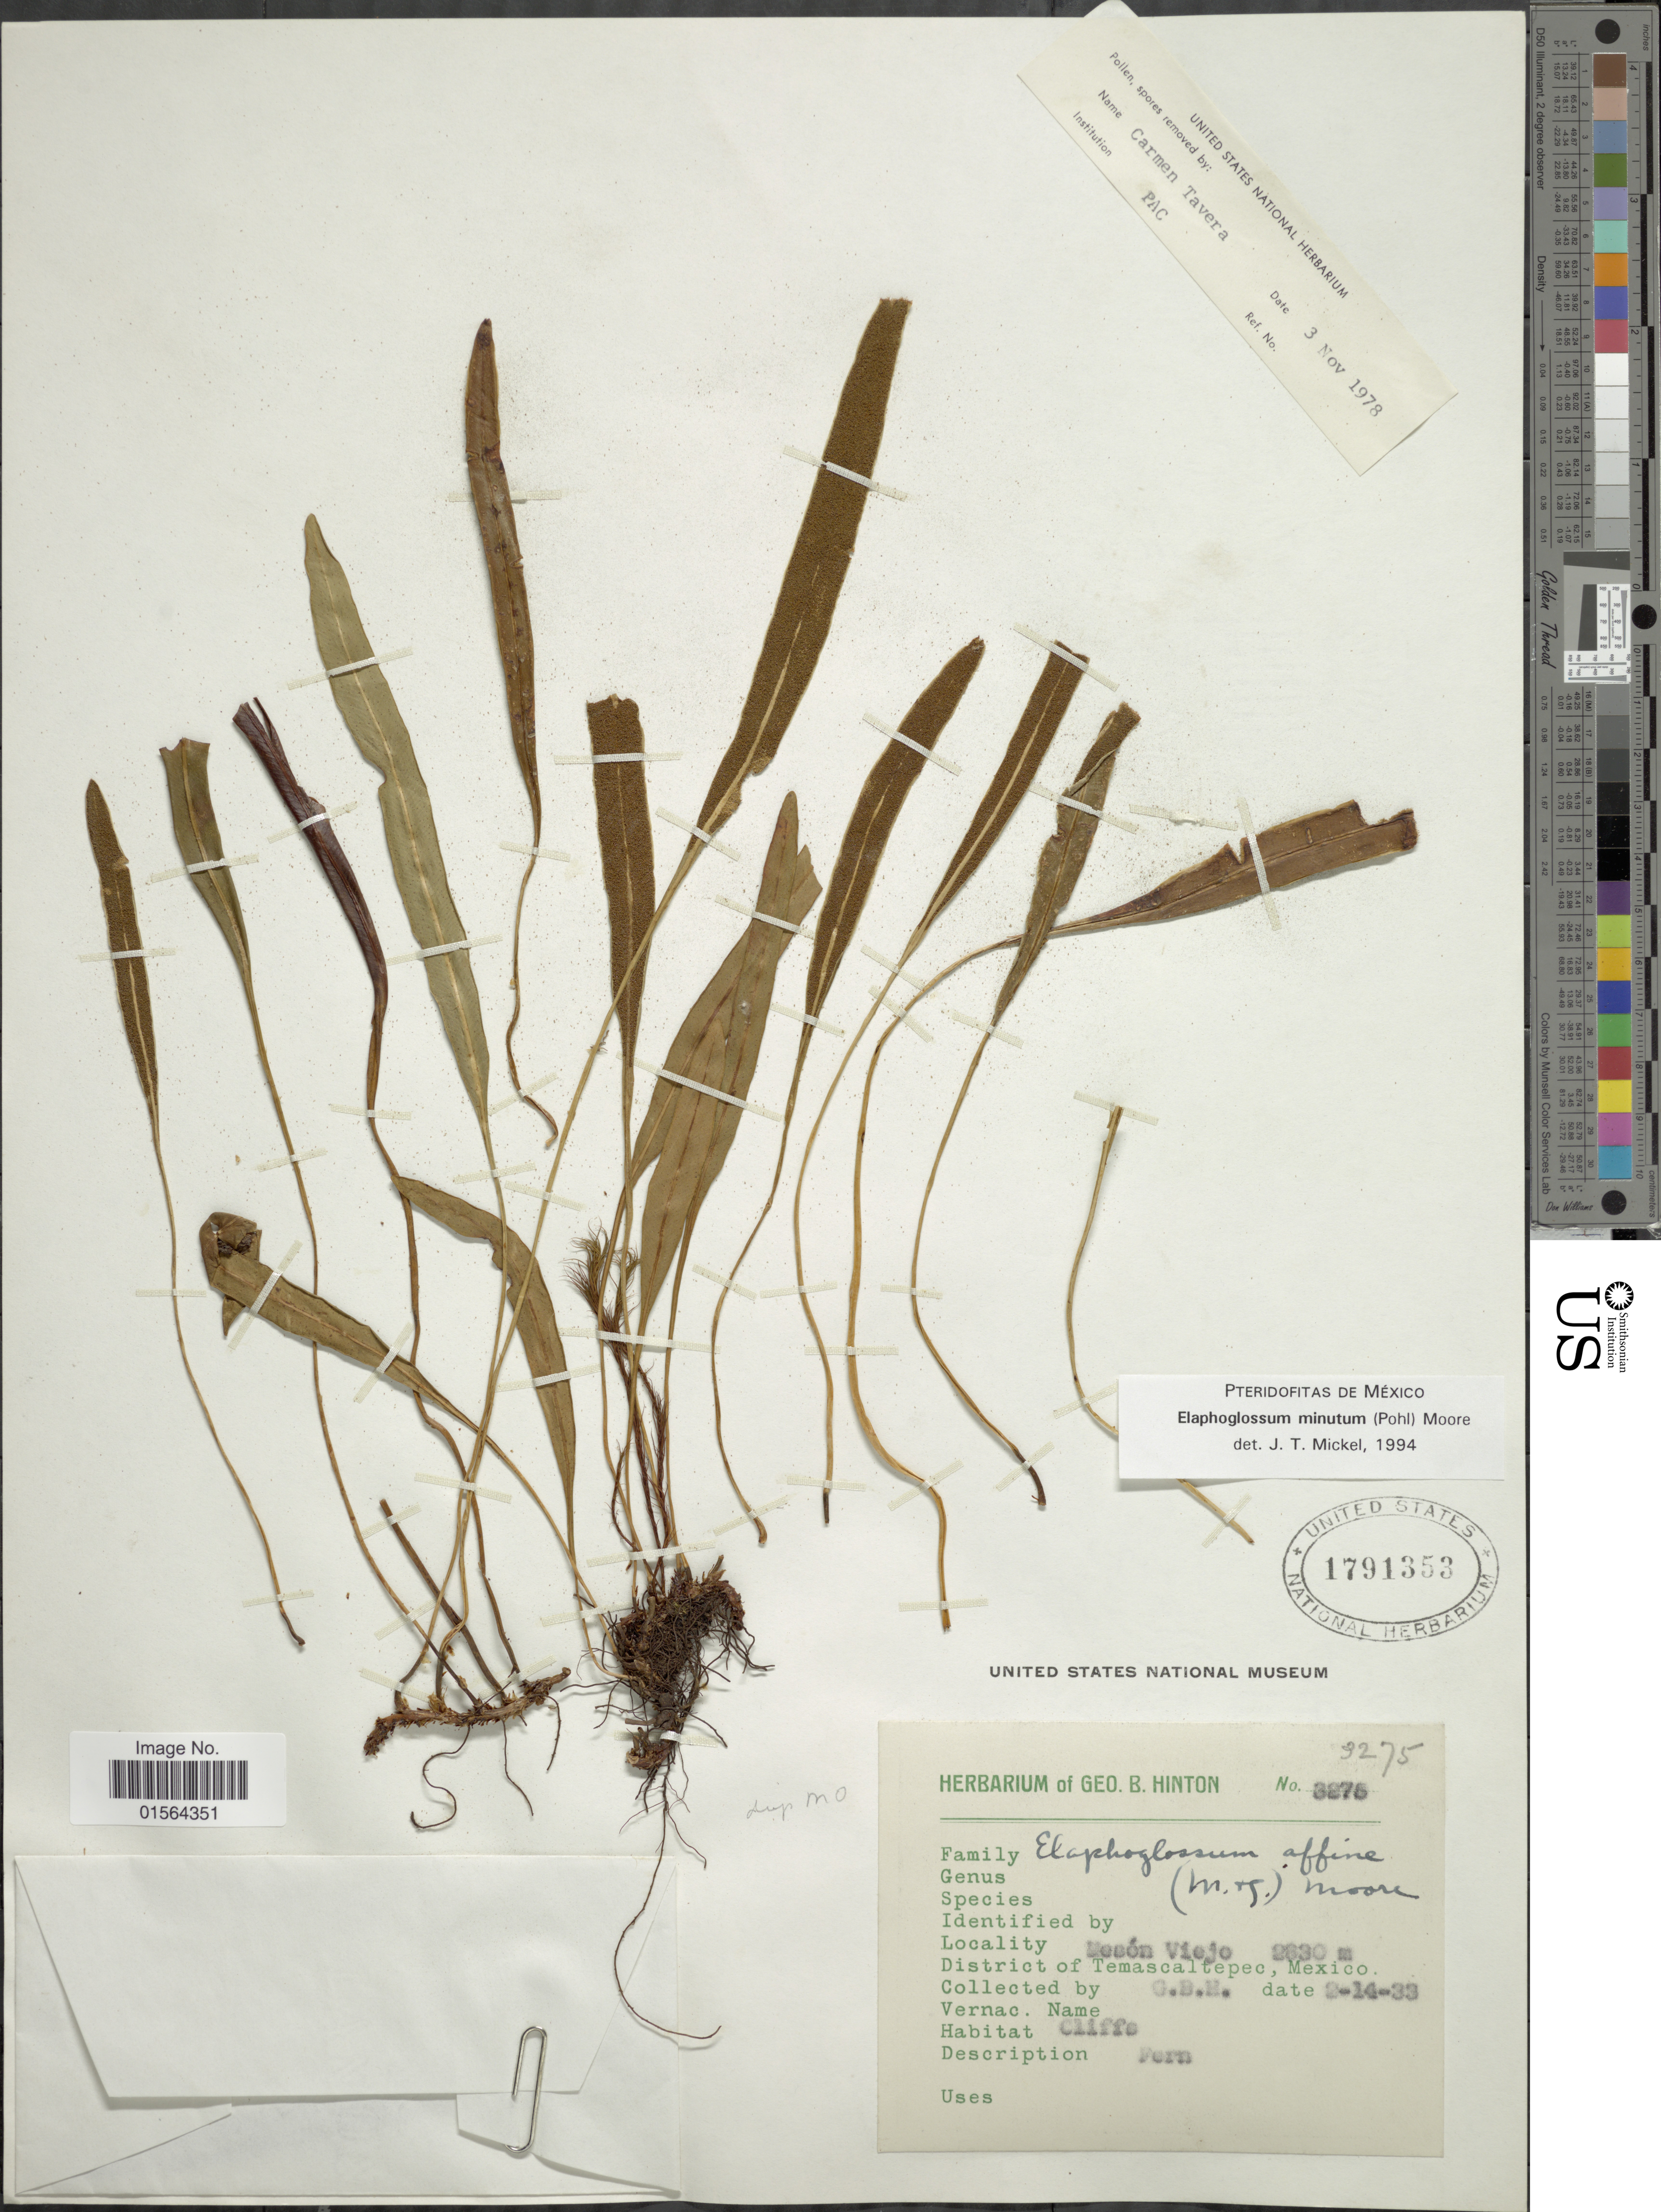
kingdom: Plantae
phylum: Tracheophyta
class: Polypodiopsida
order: Polypodiales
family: Dryopteridaceae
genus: Elaphoglossum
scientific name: Elaphoglossum minutum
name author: (Pohl ex Fée) T. Moore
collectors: G. B. Hinton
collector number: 3275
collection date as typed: Transcribed d/m/y: 14/2/33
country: Mexico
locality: Meson Viejo, District of Temascaltepec, Mexico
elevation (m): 2630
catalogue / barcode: US 1791353